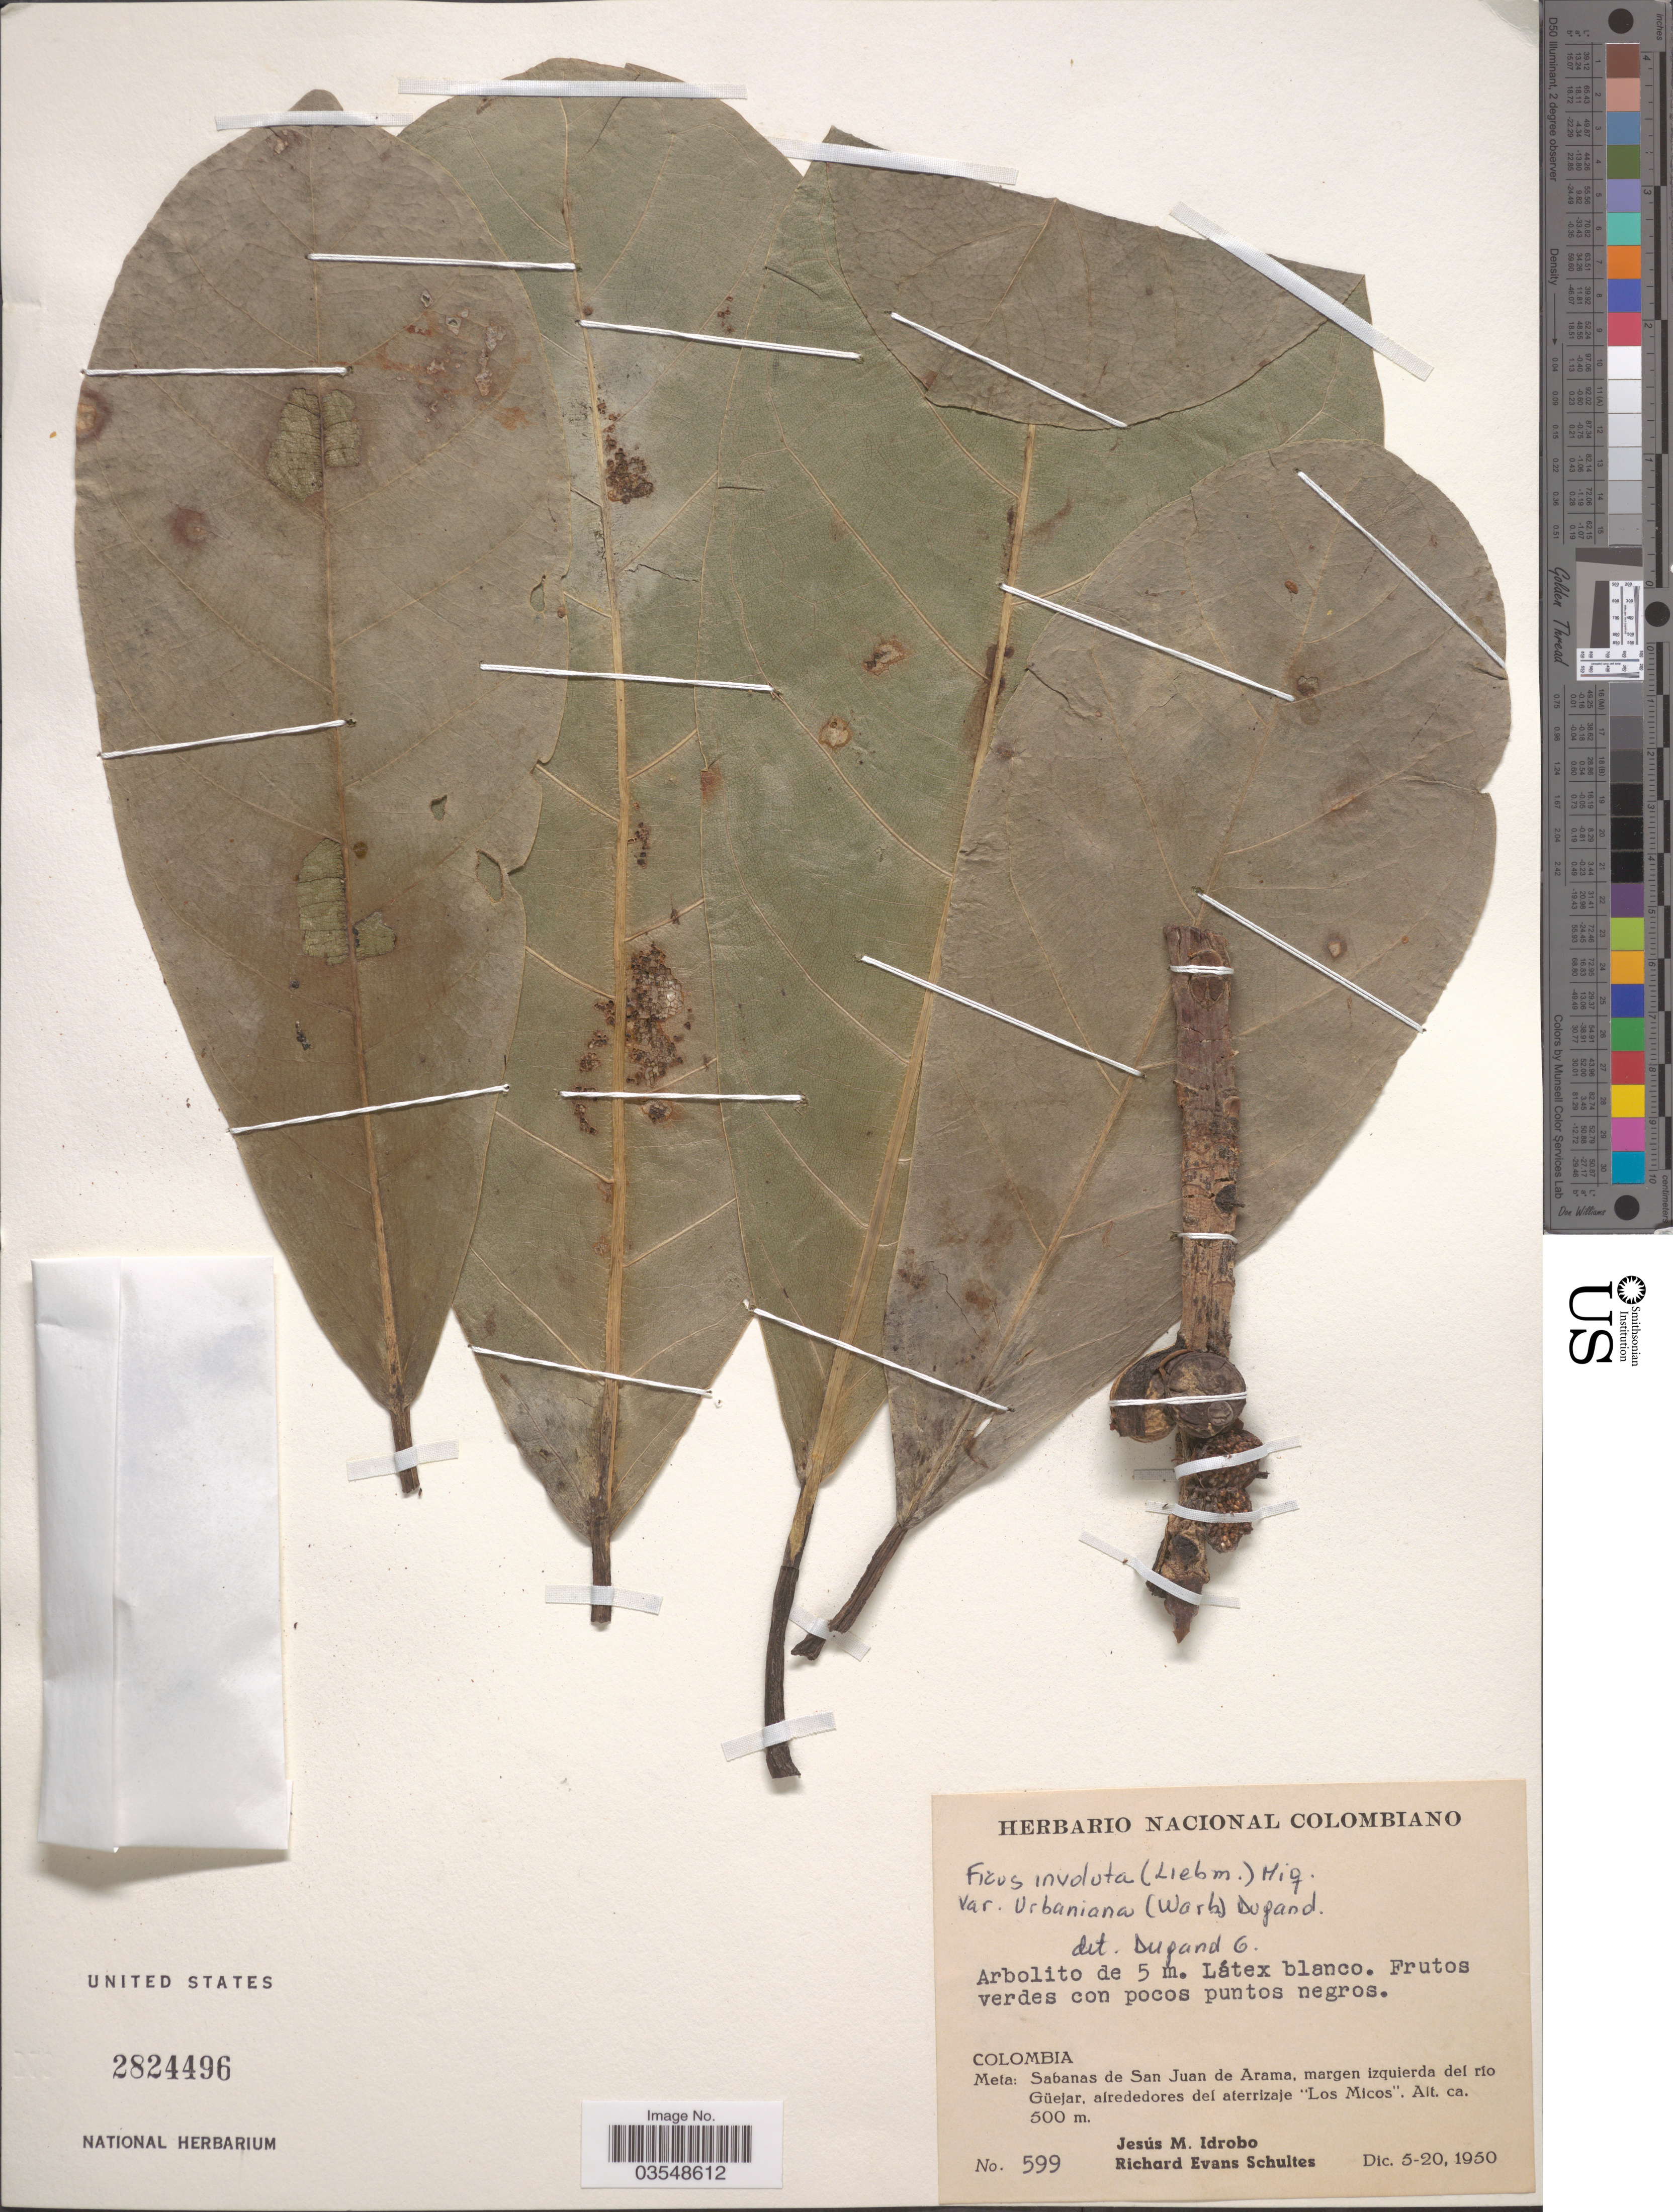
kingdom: Plantae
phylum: Tracheophyta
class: Magnoliopsida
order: Rosales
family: Moraceae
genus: Ficus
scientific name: Ficus involuta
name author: (Liebm.) Miq.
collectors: J. M. Idrobo & R. E. Schultes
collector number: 599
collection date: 1950-12-05/1950-12-20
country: Colombia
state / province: Meta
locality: Sabanas de San Juan de Arama, margen izquierda del rio Güejar, alrededores del aterrizaje "Los Micos".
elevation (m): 500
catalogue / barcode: US 2824496